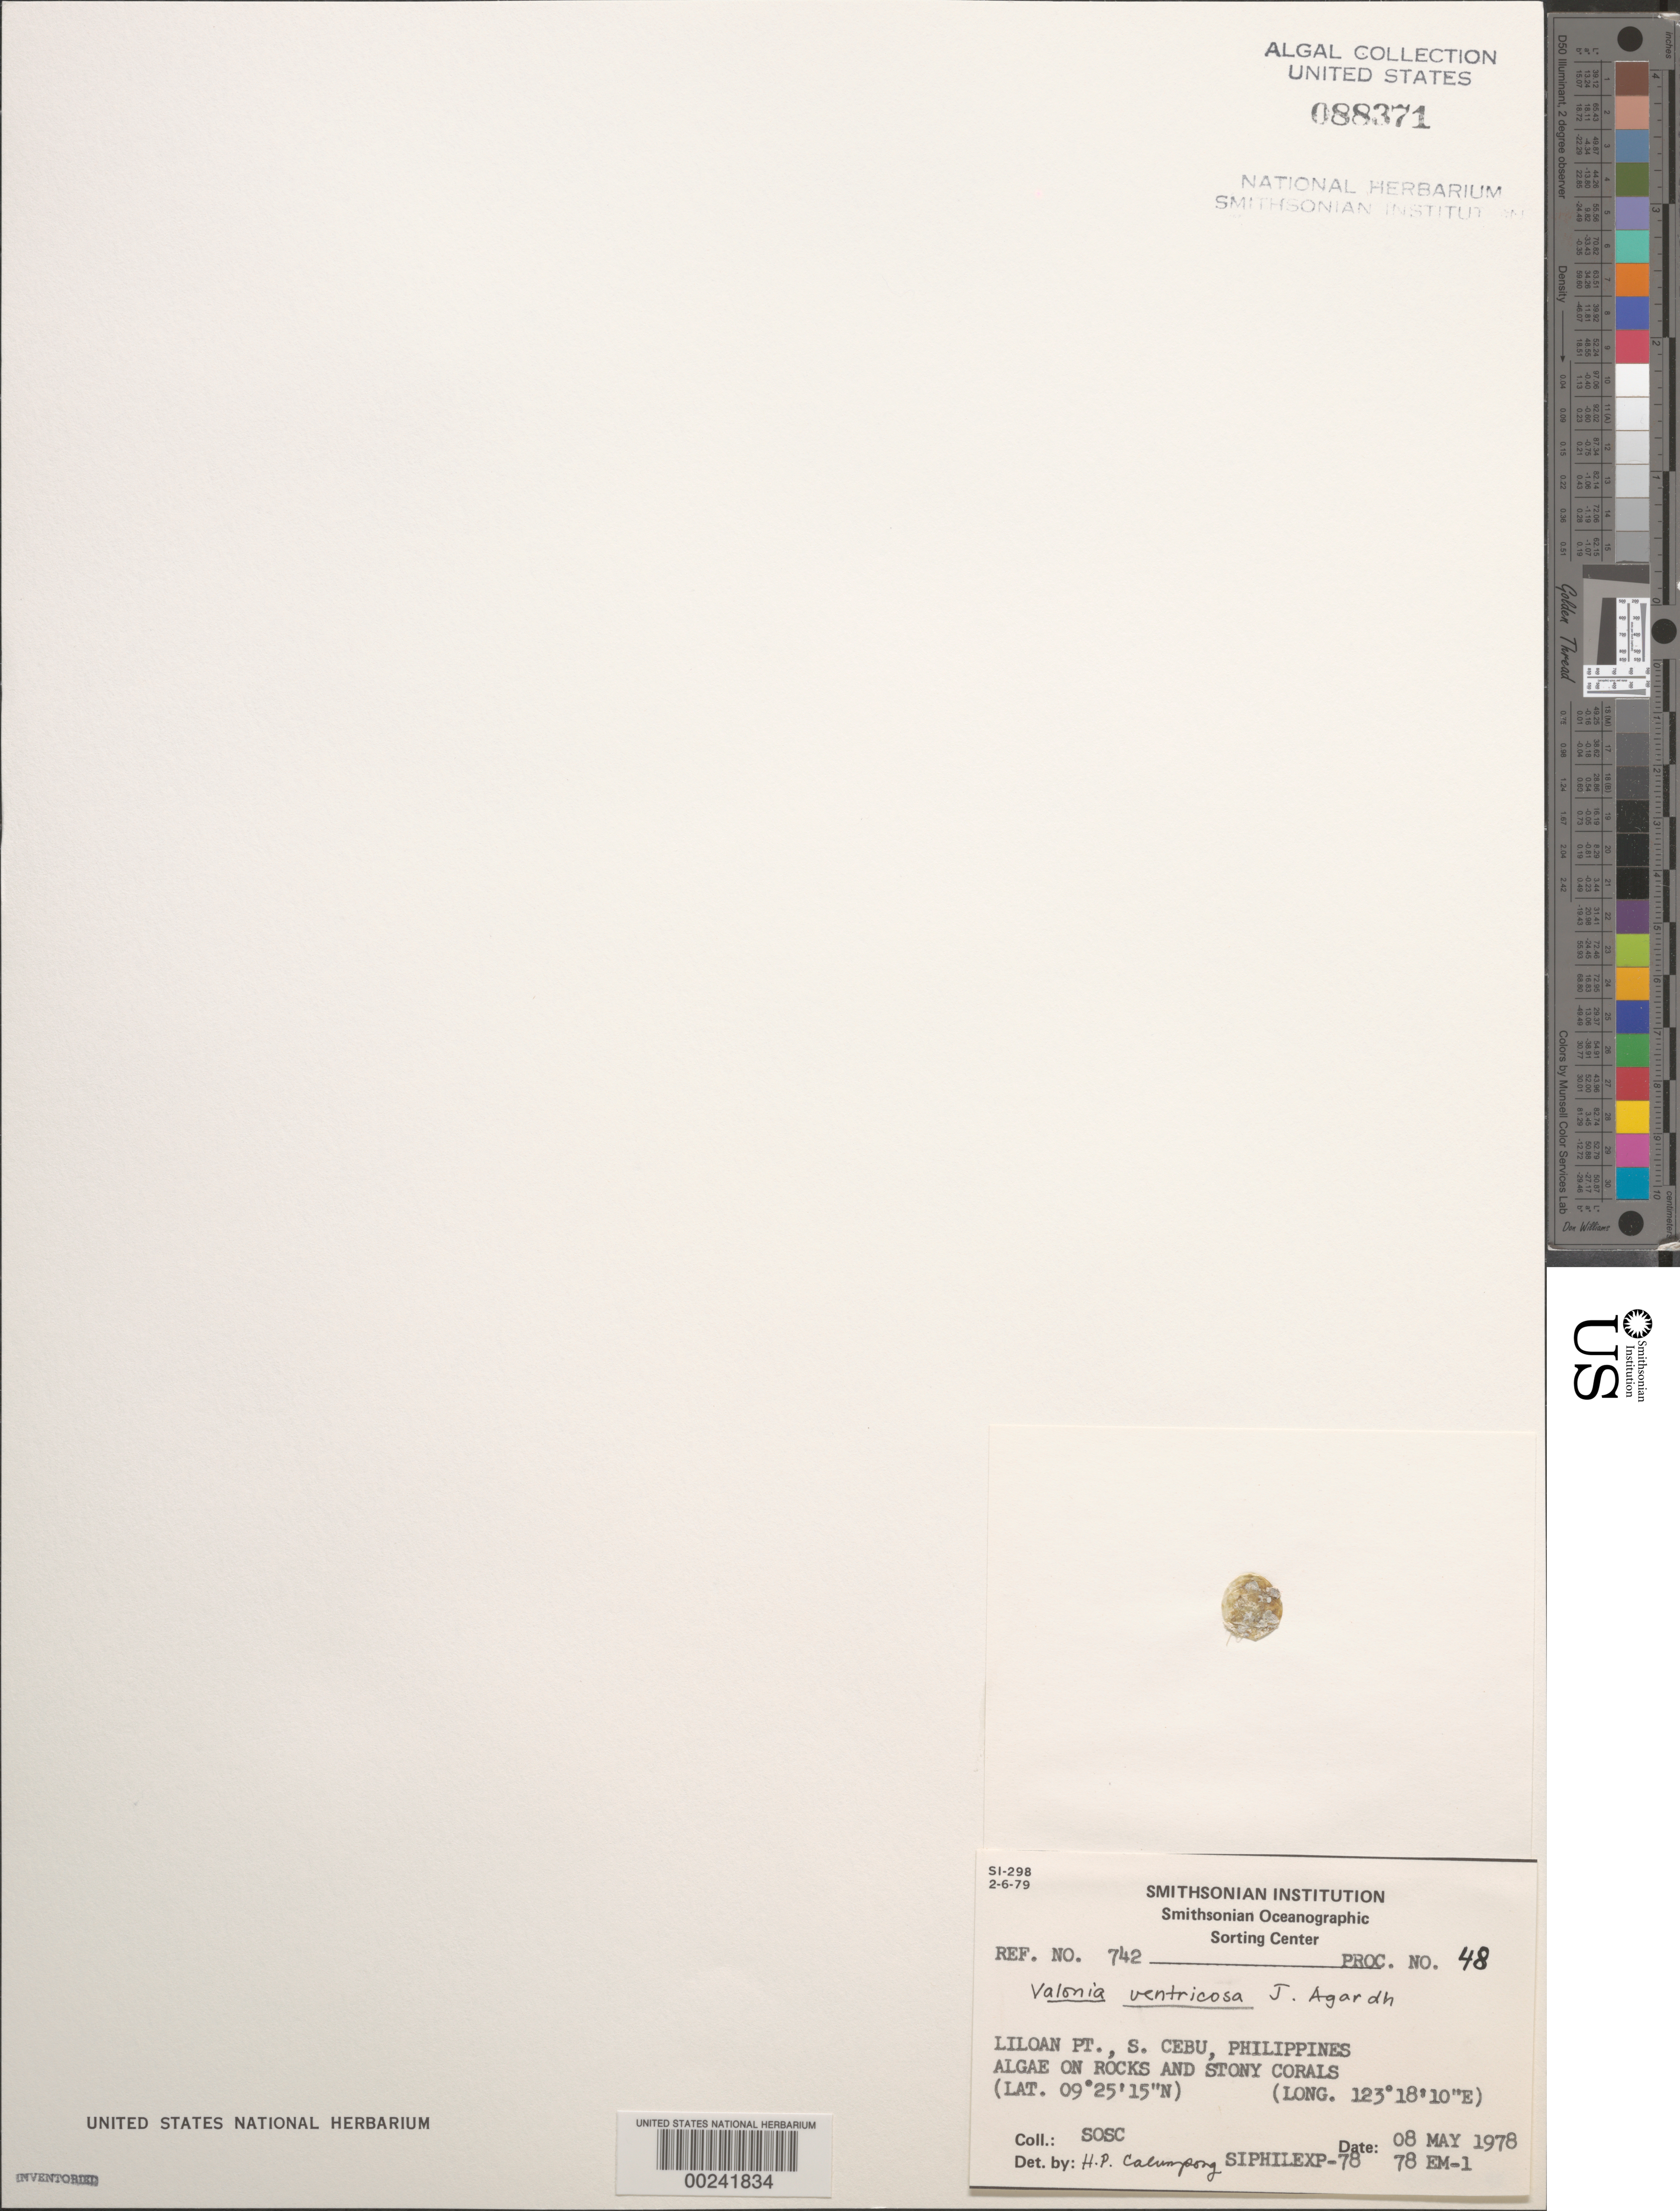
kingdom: Plantae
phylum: Chlorophyta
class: Ulvophyceae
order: Siphonocladales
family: Valoniaceae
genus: Valonia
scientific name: Valonia ventricosa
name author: J. Agardh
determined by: Calumpong, H. P.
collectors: SOSC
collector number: Station 78 Em-1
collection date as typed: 08 May 1978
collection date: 1978-05-08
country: Philippines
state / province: Central Visayas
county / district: Cebu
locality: Liloan point, cebu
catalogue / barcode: US 88371